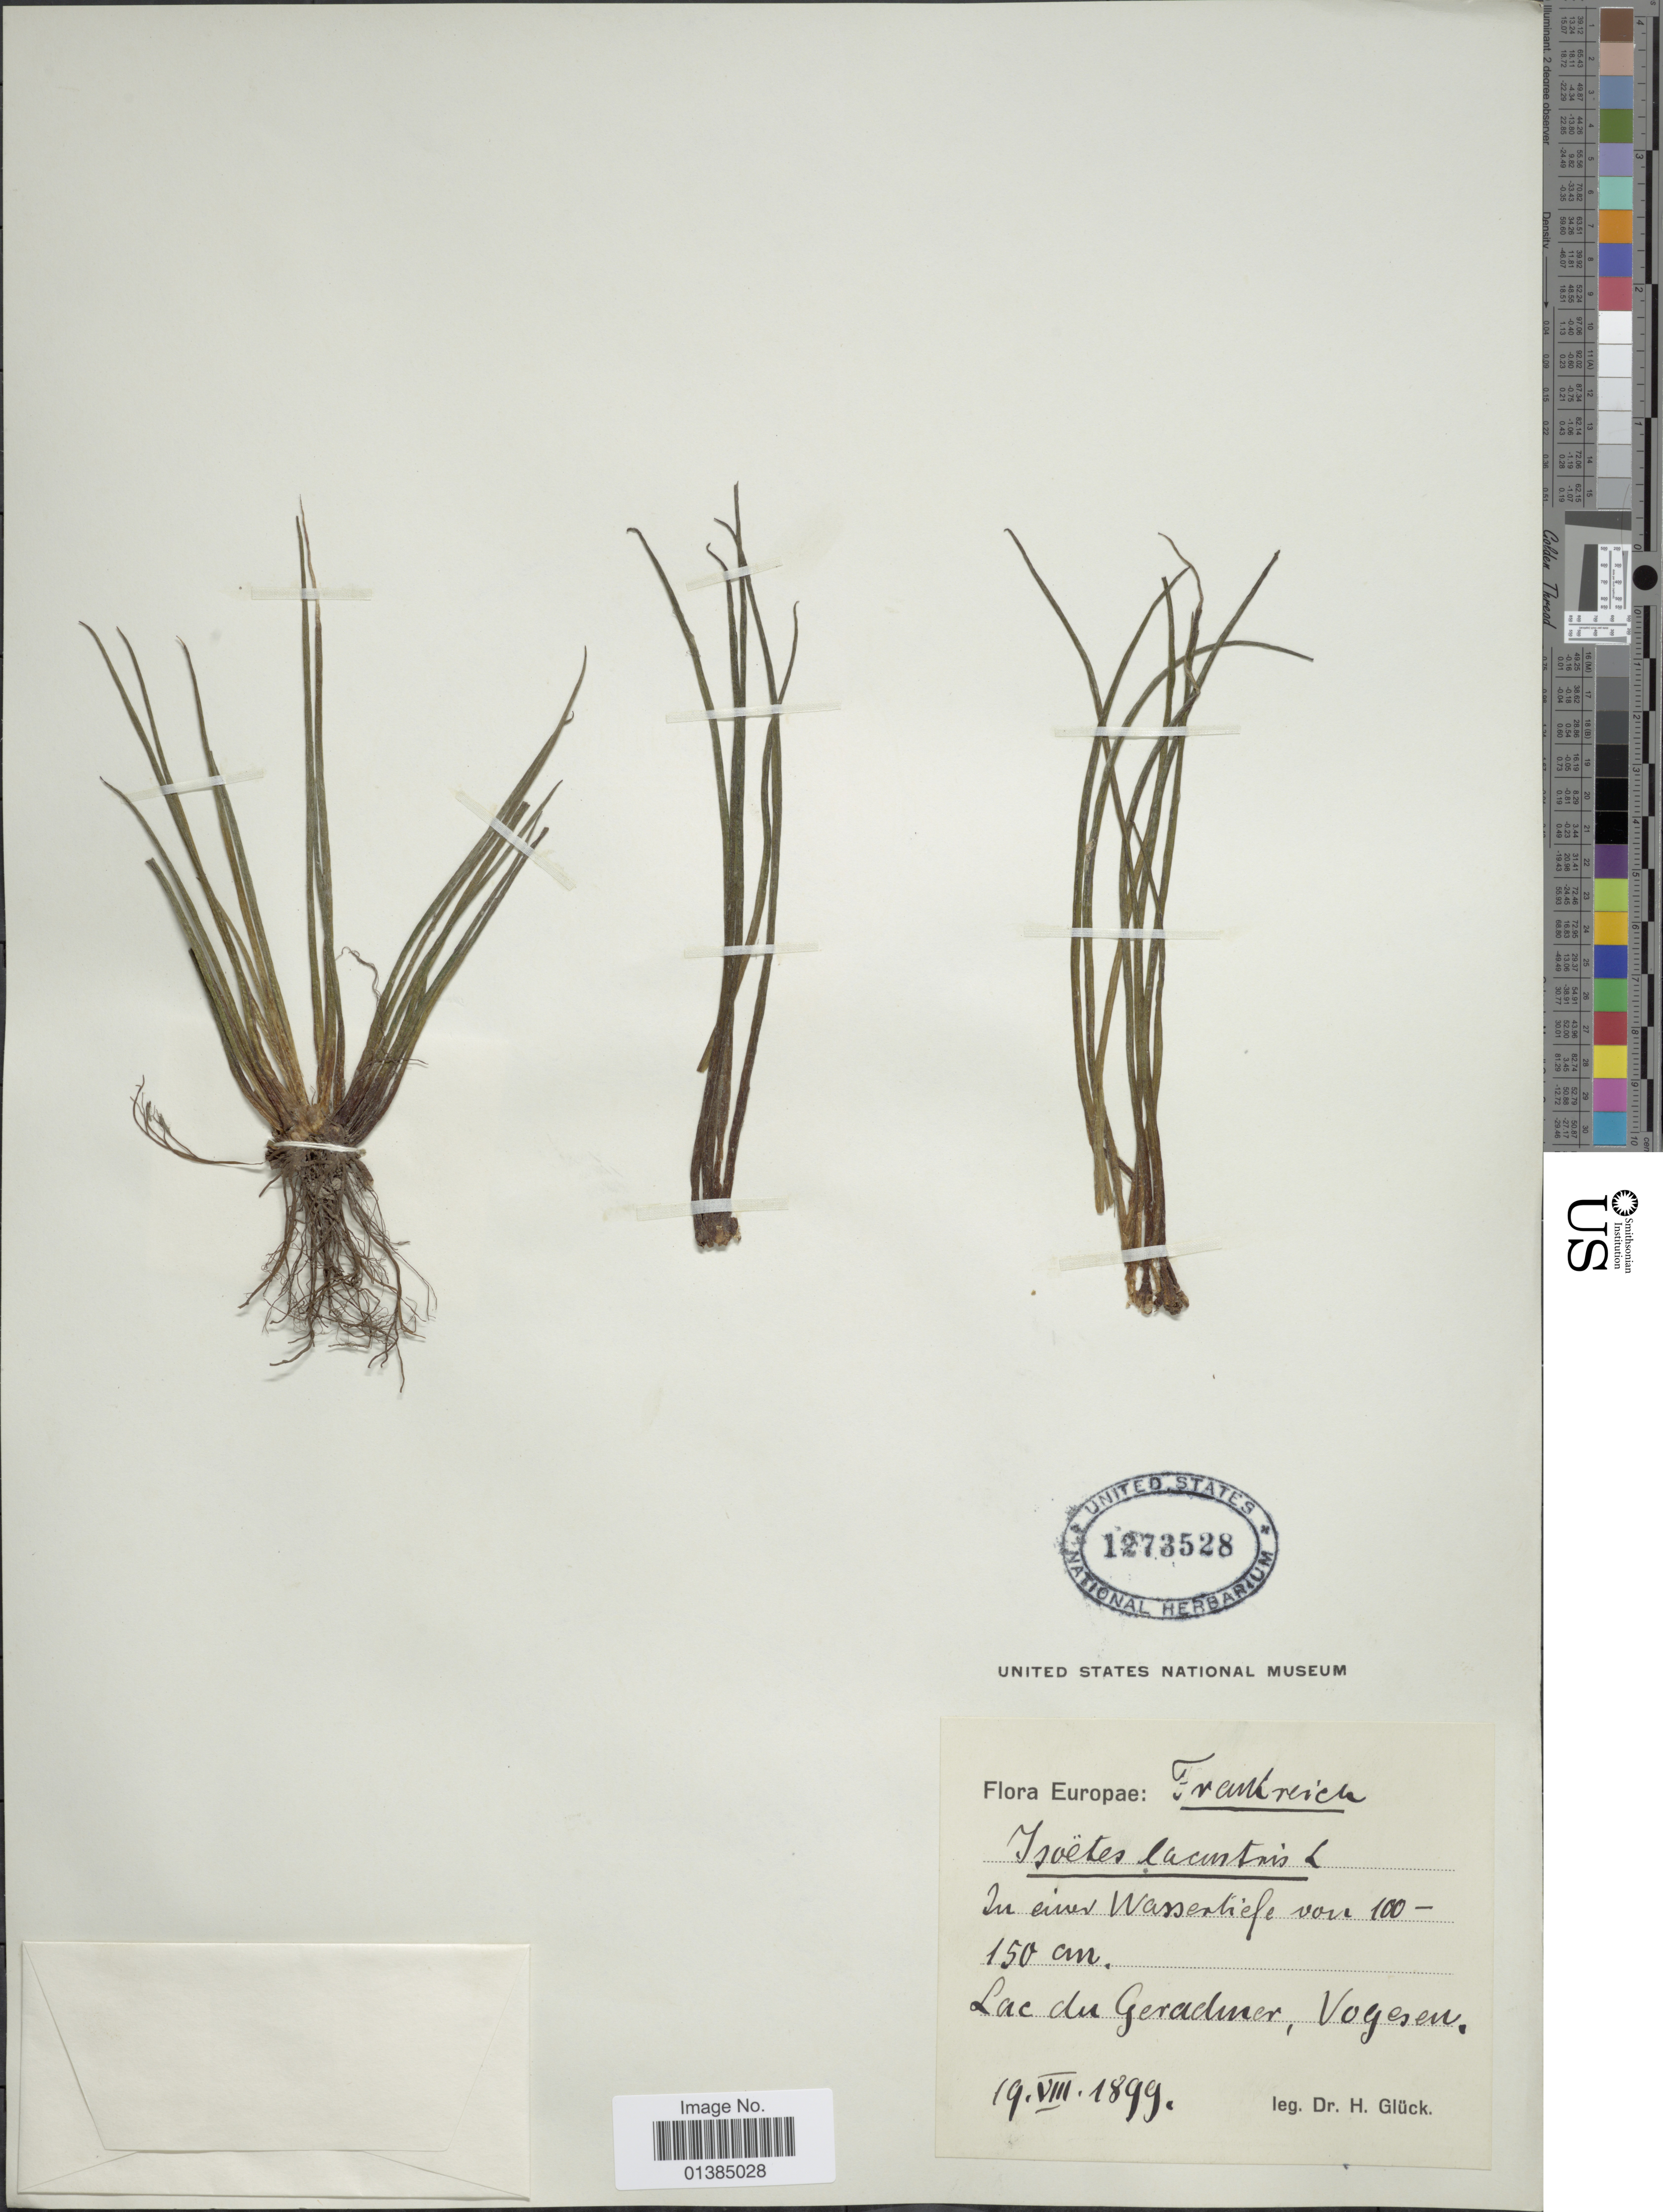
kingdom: Plantae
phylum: Tracheophyta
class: Lycopodiopsida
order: Isoetales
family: Isoetaceae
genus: Isoetes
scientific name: Isoetes lacustris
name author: L.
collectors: H. Glück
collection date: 1899-08-19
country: France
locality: Lac du Geradmer, Vogesen.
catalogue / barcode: US 1273528